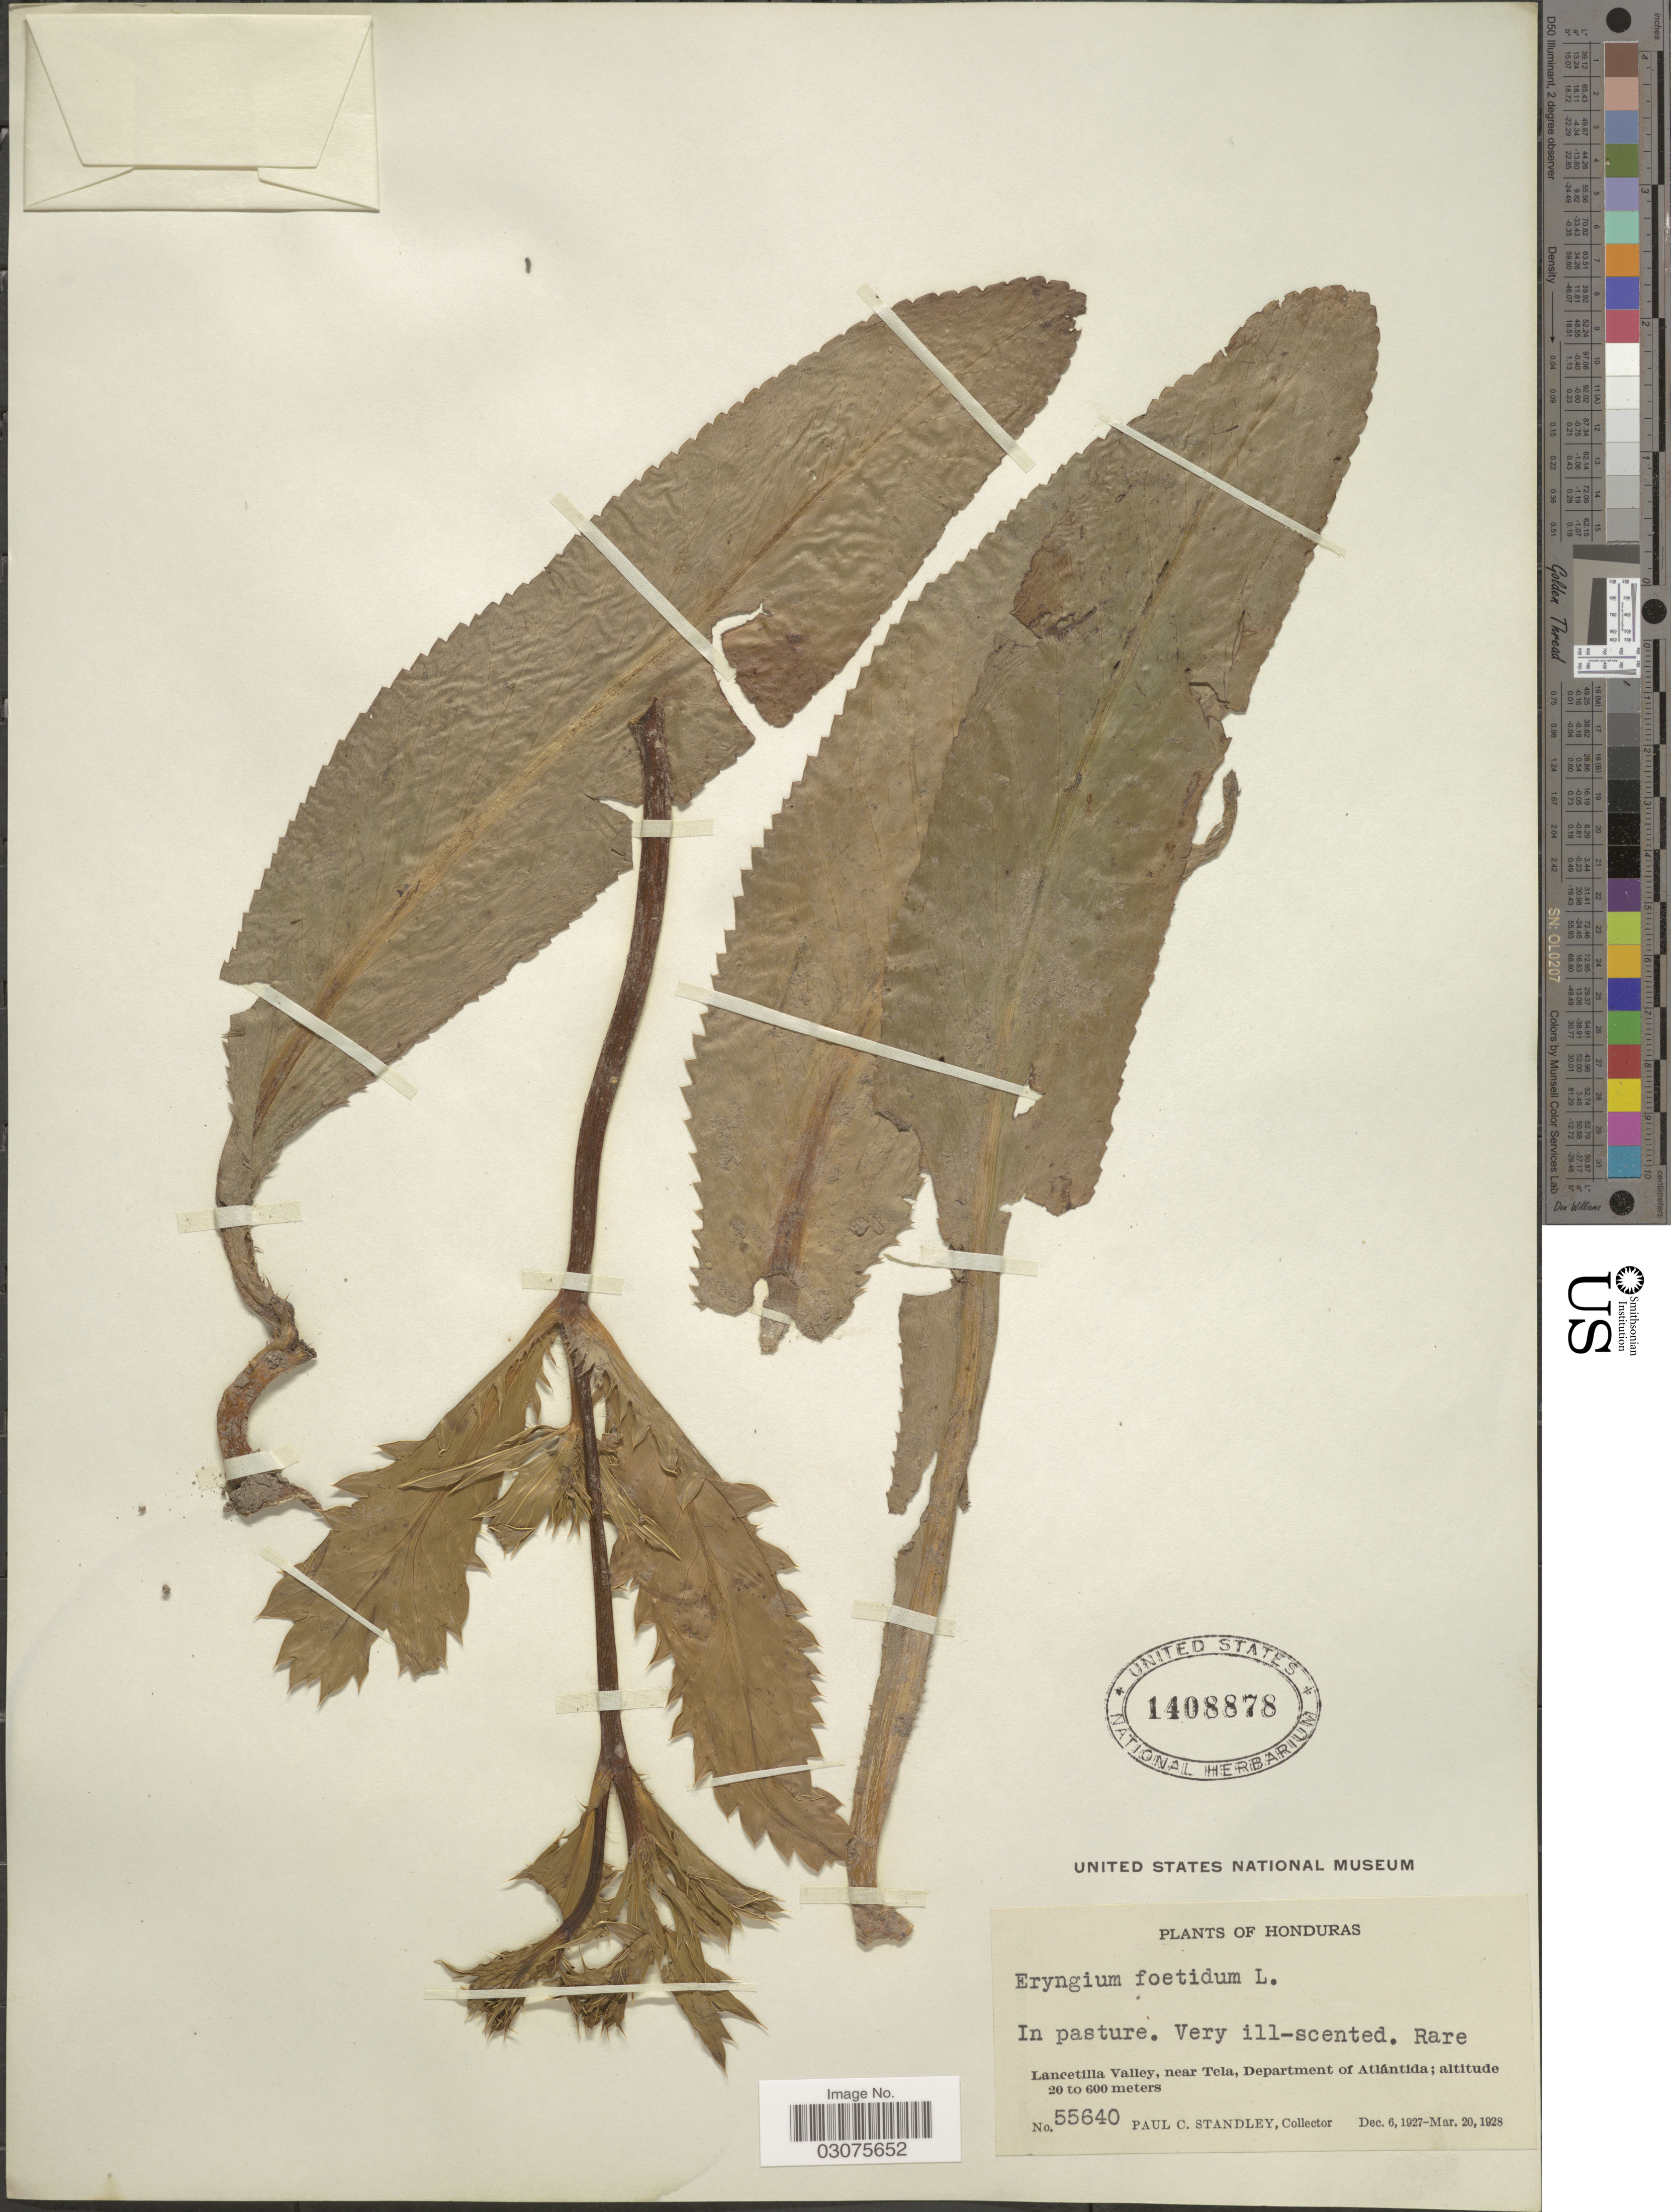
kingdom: Plantae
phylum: Tracheophyta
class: Magnoliopsida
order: Apiales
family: Apiaceae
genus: Eryngium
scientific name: Eryngium foetidum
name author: L.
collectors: P. C. Standley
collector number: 55640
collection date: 1927-12-06/1928-03-20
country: Honduras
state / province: Atlántida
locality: Lancetilla Valley, near Tela, Department of Atlántida.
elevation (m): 20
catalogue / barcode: US 1408878